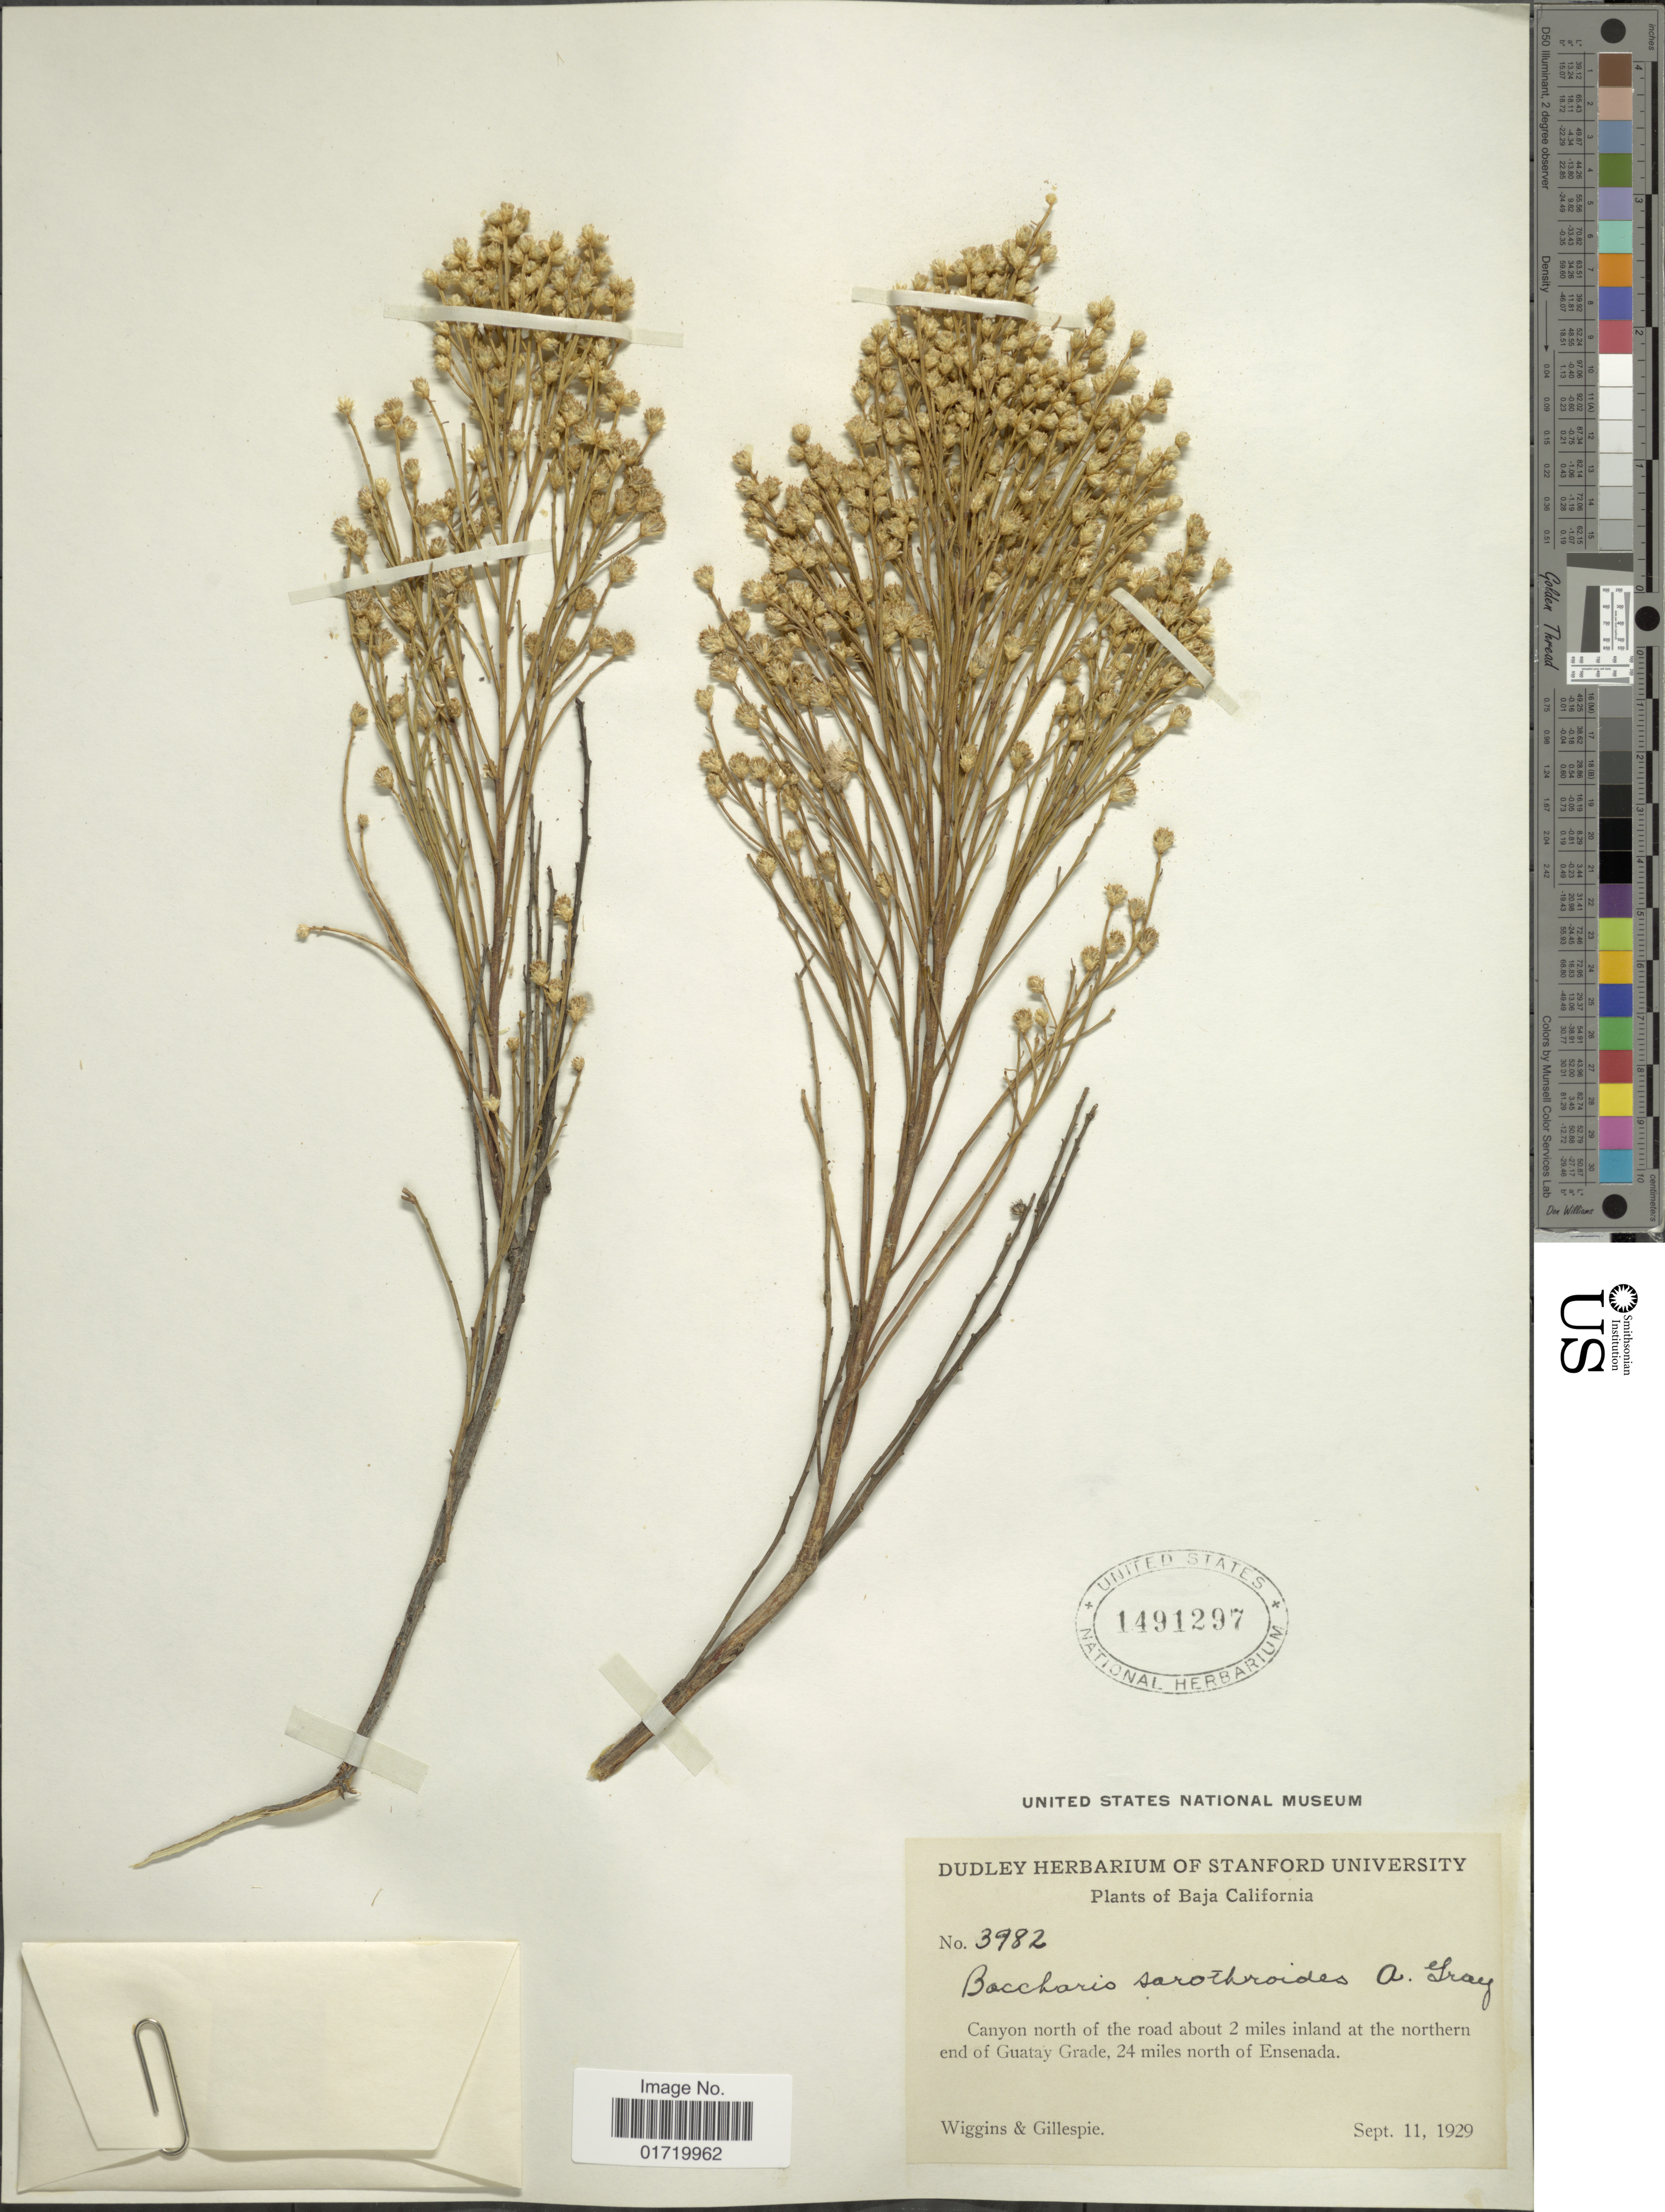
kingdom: Plantae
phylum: Tracheophyta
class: Magnoliopsida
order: Asterales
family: Asteraceae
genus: Baccharis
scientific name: Baccharis sarothroides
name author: A. Gray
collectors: -- Wiggins & -- Gillespie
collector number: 3982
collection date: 1929-09-11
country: Mexico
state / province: Baja California Norte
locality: Canyon north of the road about 2 miles inland at the northern end of Guatay Grade, 24 miles north of Ensenada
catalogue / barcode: US 1491297